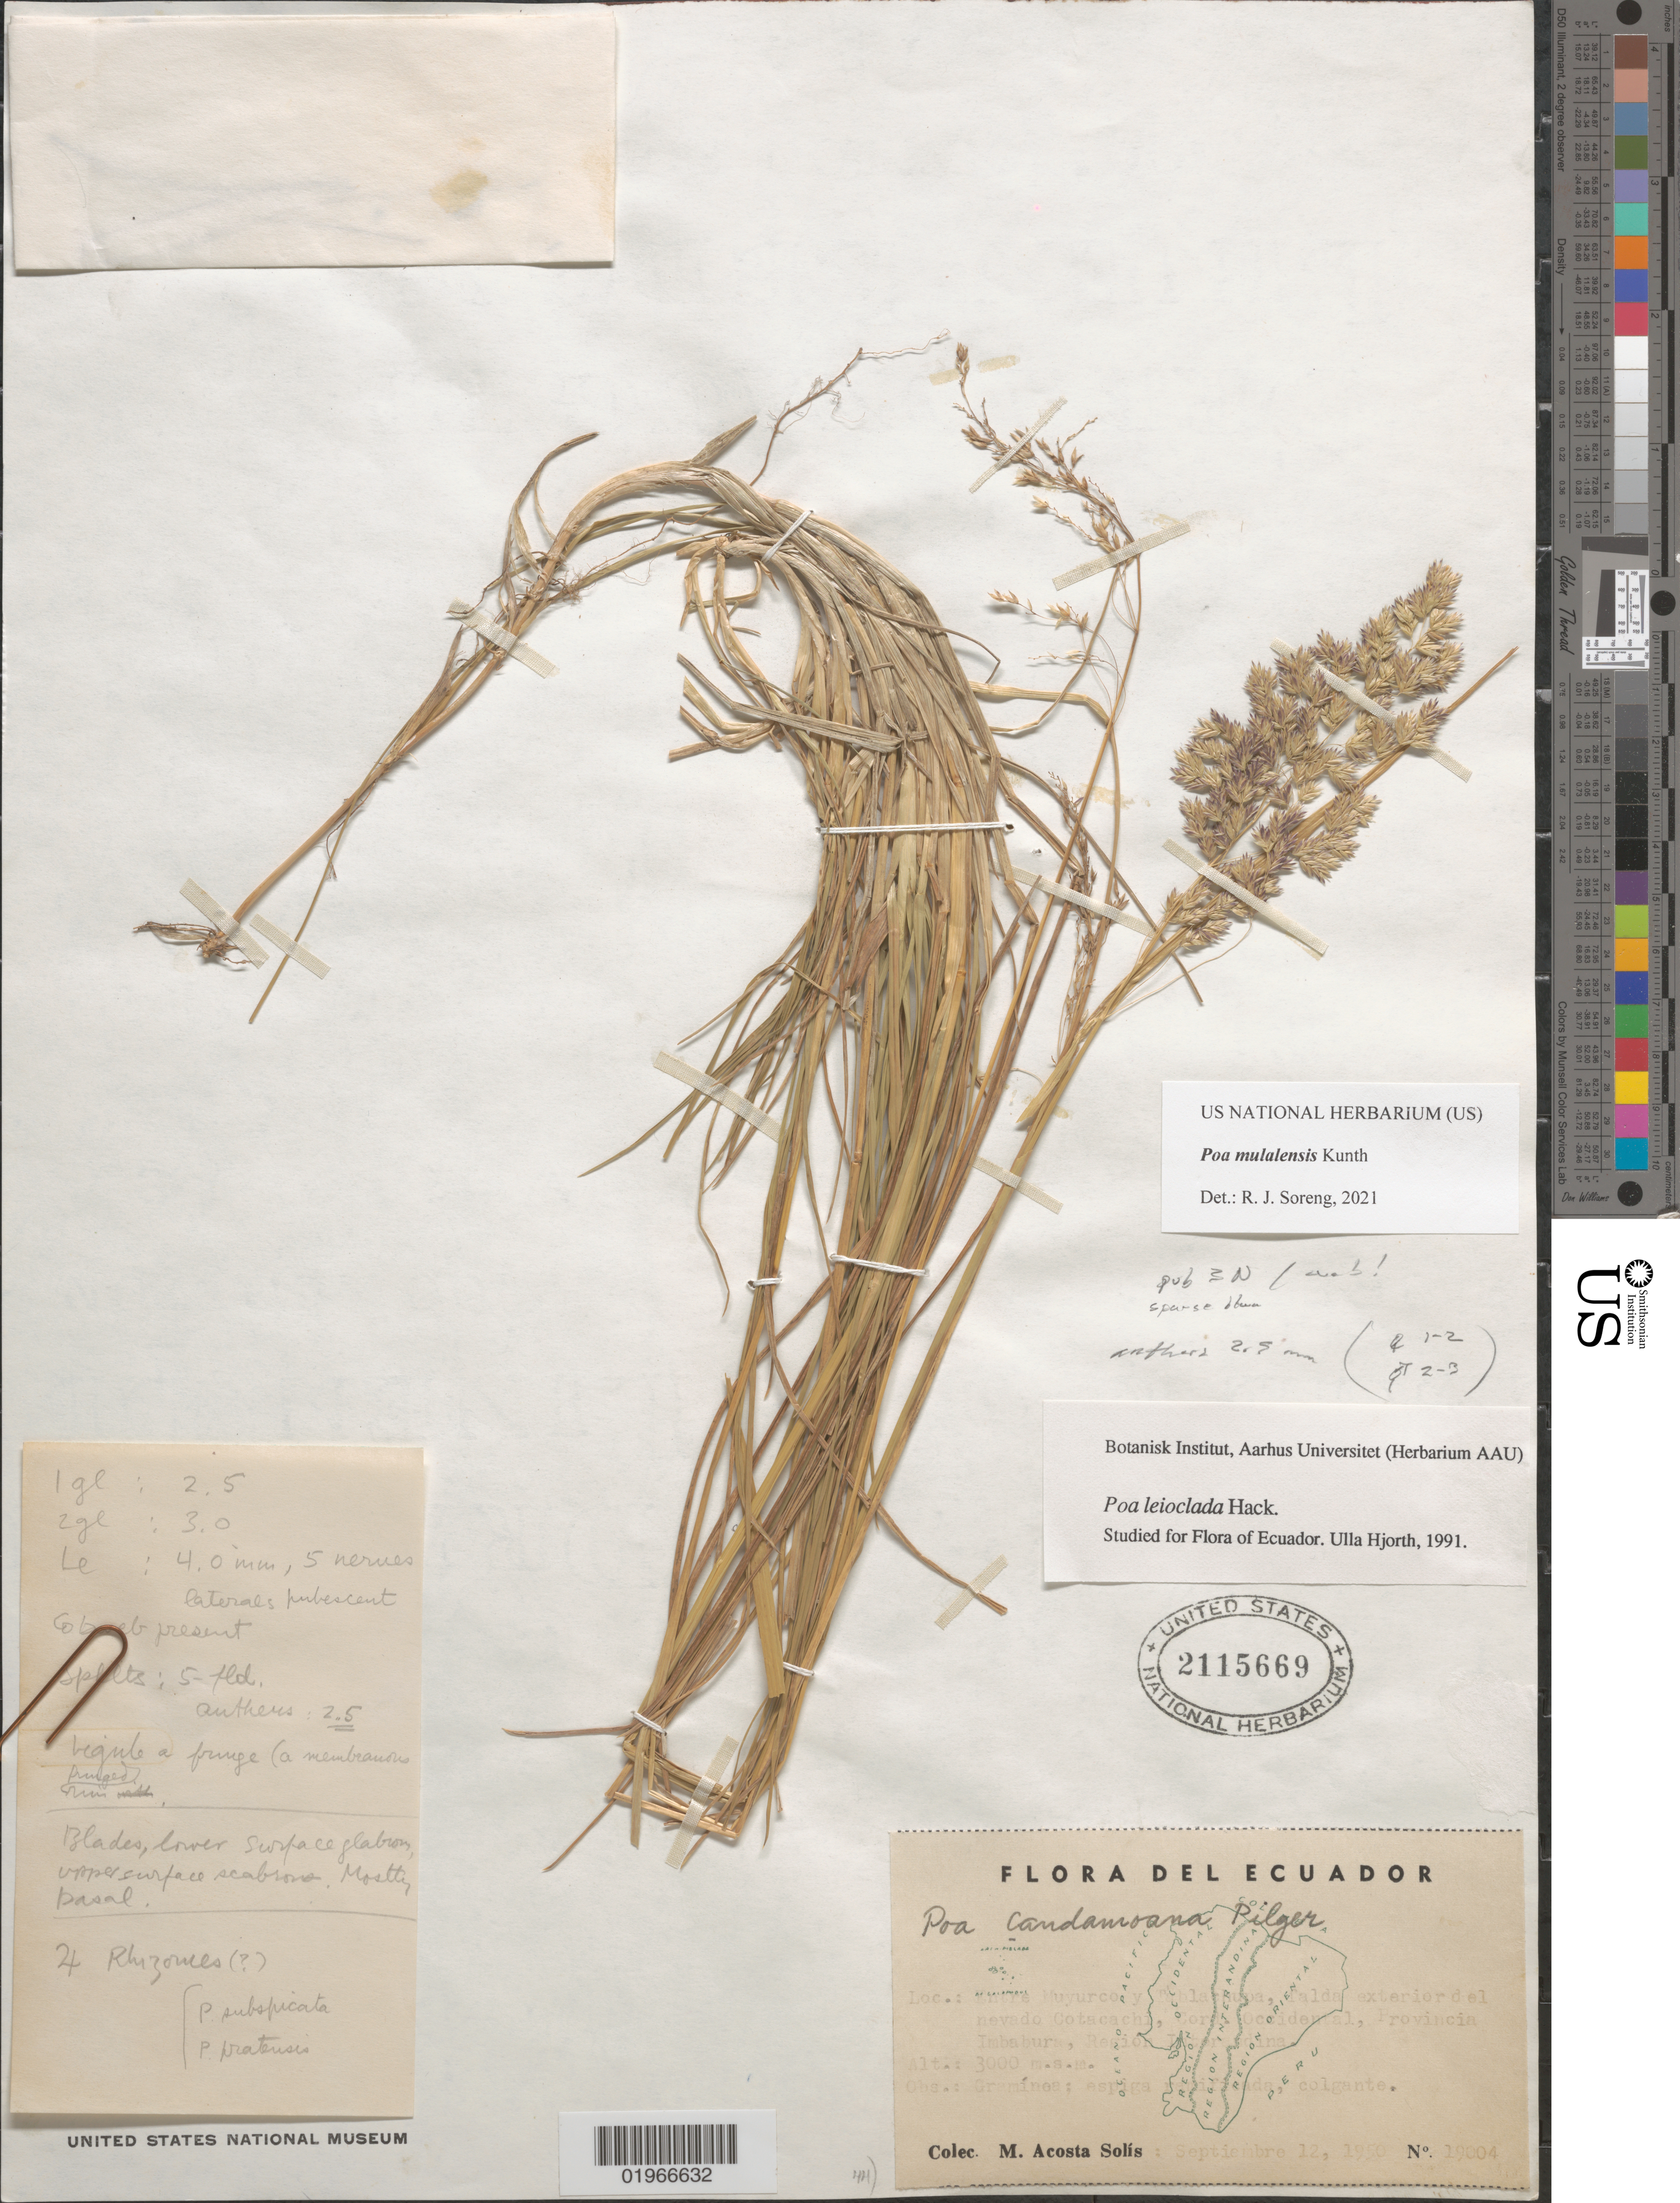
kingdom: Plantae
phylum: Tracheophyta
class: Liliopsida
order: Poales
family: Poaceae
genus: Poa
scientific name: Poa leioclada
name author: Hack.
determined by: Soreng, Robert J., Research Associate (BOT), Smithsonian Institution - National Museum of Natural History (UNITED STATES)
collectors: M. Acosta Solis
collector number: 19004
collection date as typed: Septiembre 12, 1950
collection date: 1950-09-12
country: Ecuador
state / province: Imbabura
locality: Falda exterior del Nevado Cotacachi.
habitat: Nevado.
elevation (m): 3000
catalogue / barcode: US 2115669